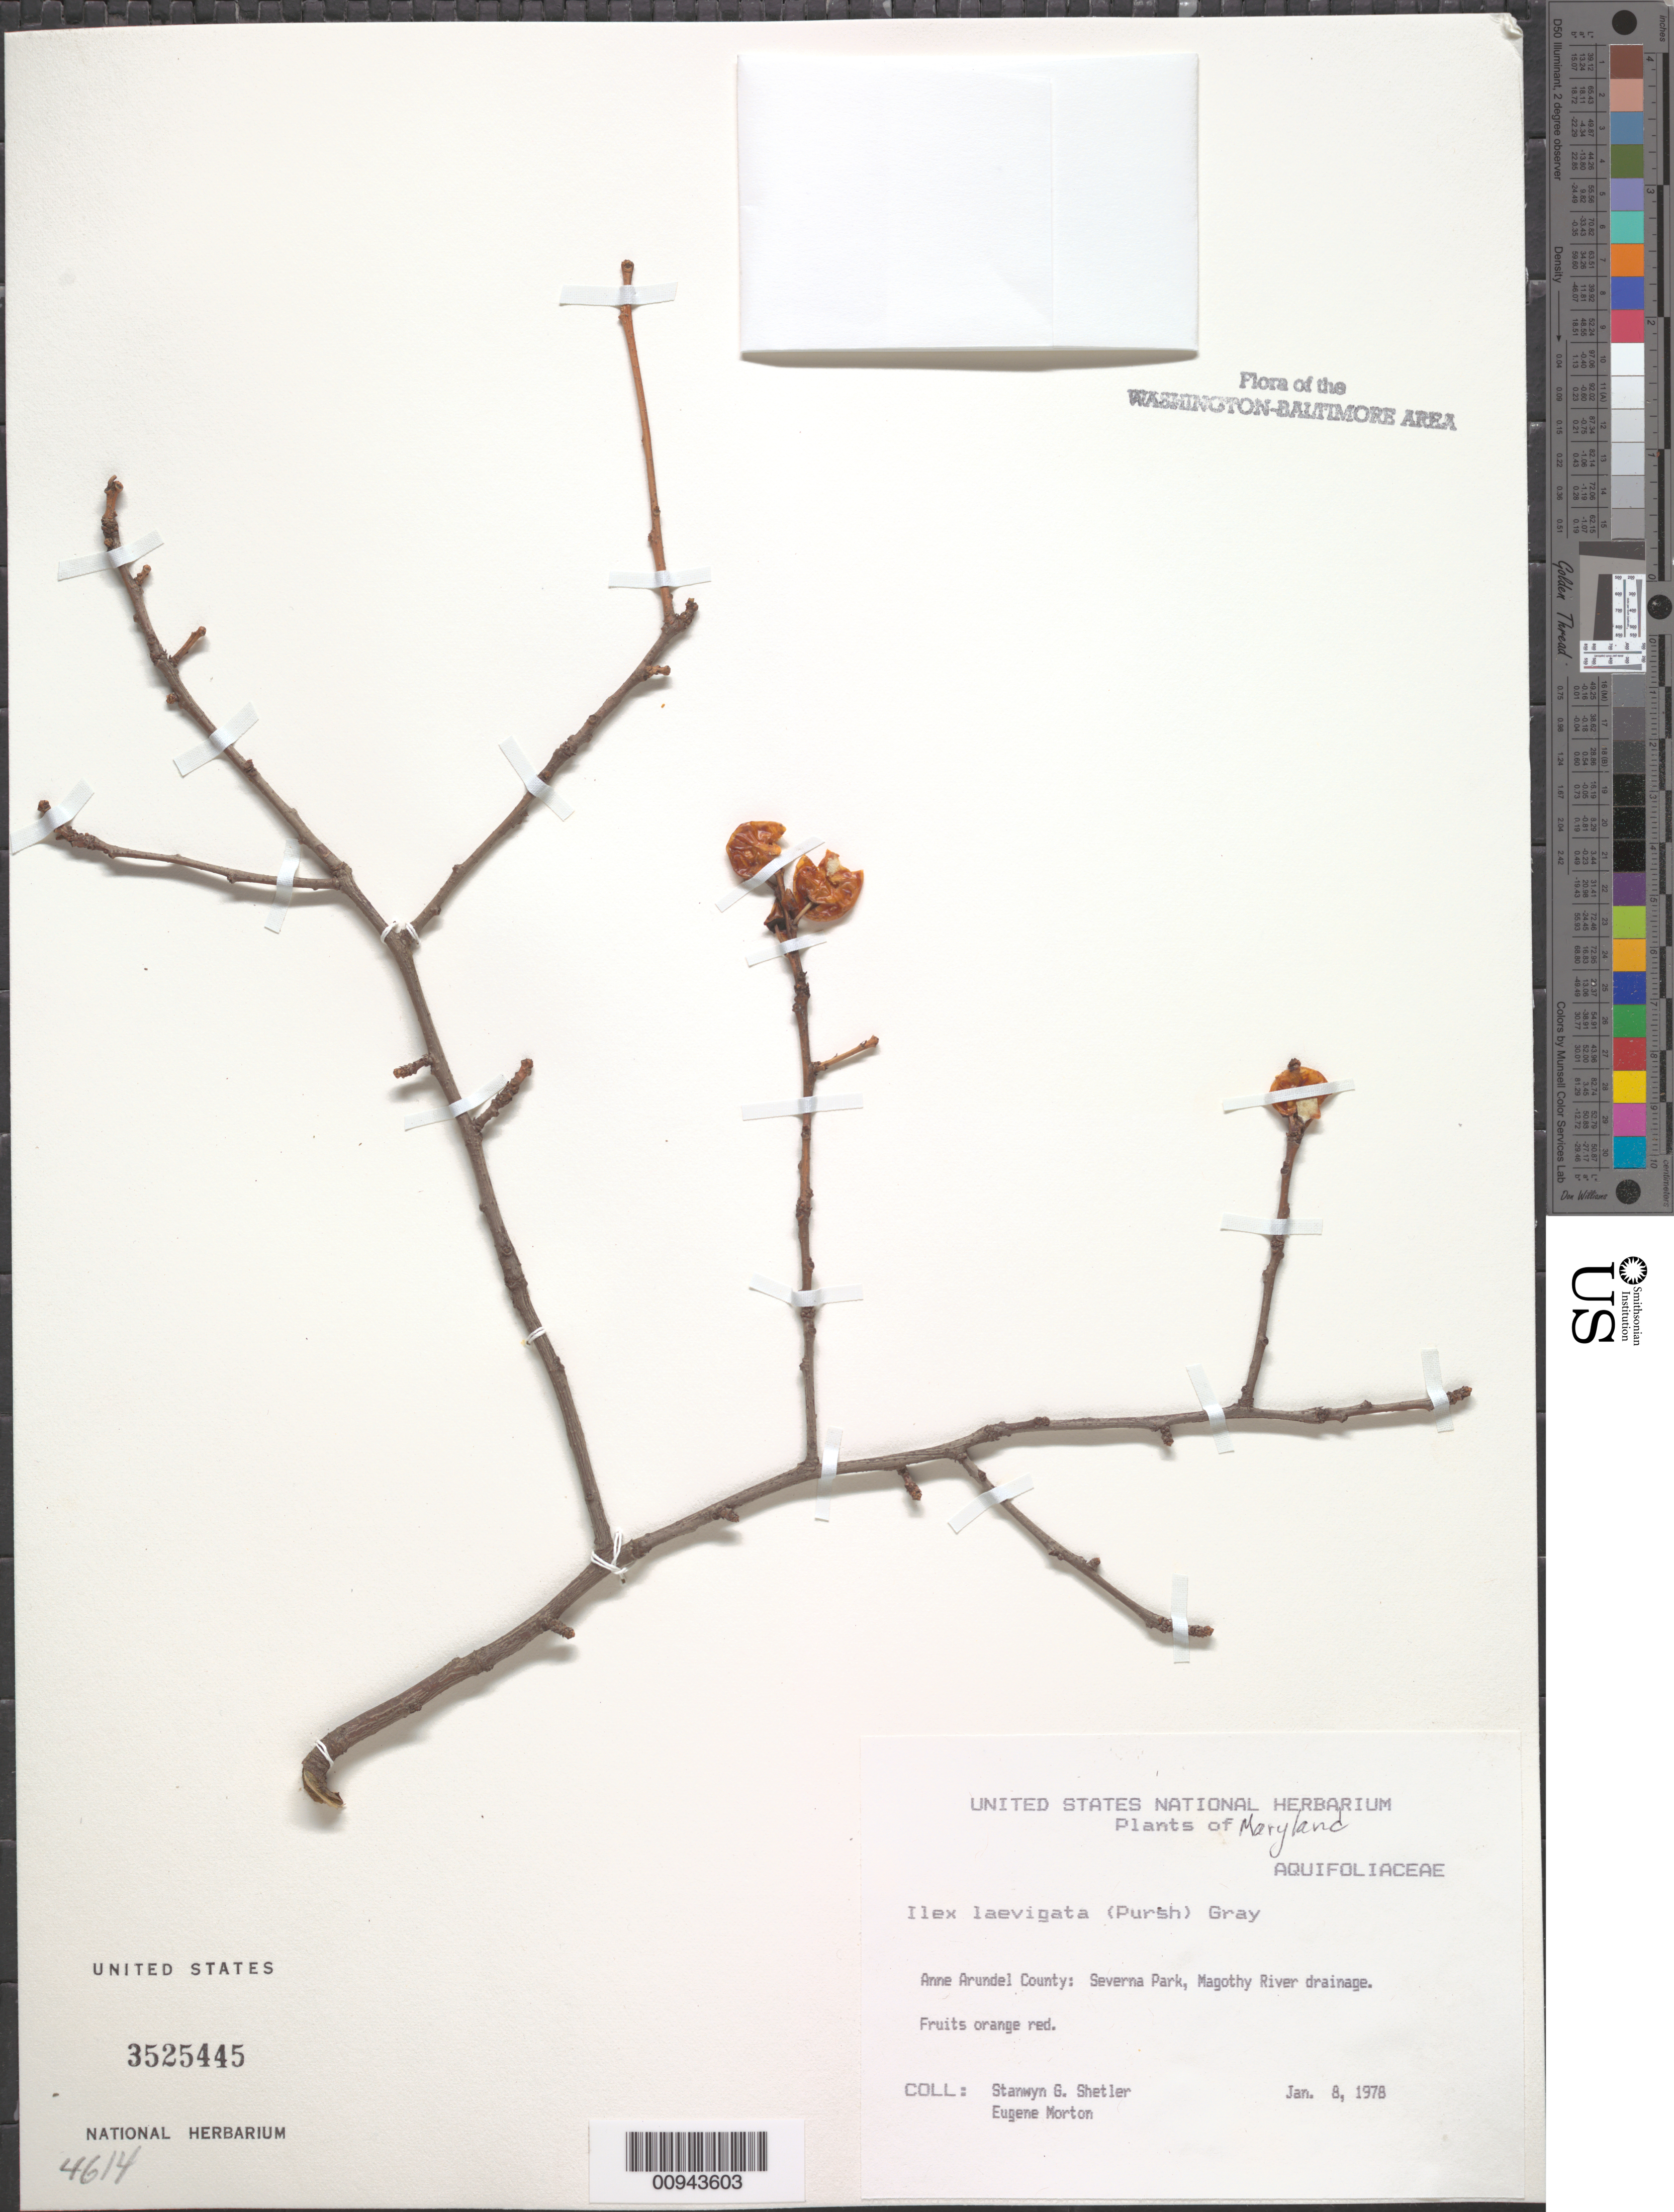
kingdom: Plantae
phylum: Tracheophyta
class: Magnoliopsida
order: Aquifoliales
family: Aquifoliaceae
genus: Ilex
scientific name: Ilex laevigata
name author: (Pursh) A. Gray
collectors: S. Shetler & E. Morton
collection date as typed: Jan. 8, 1978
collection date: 1978-01-08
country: United States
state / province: Maryland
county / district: Anne Arundel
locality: Severna Park, Magothy River drainage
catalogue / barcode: US 3525445